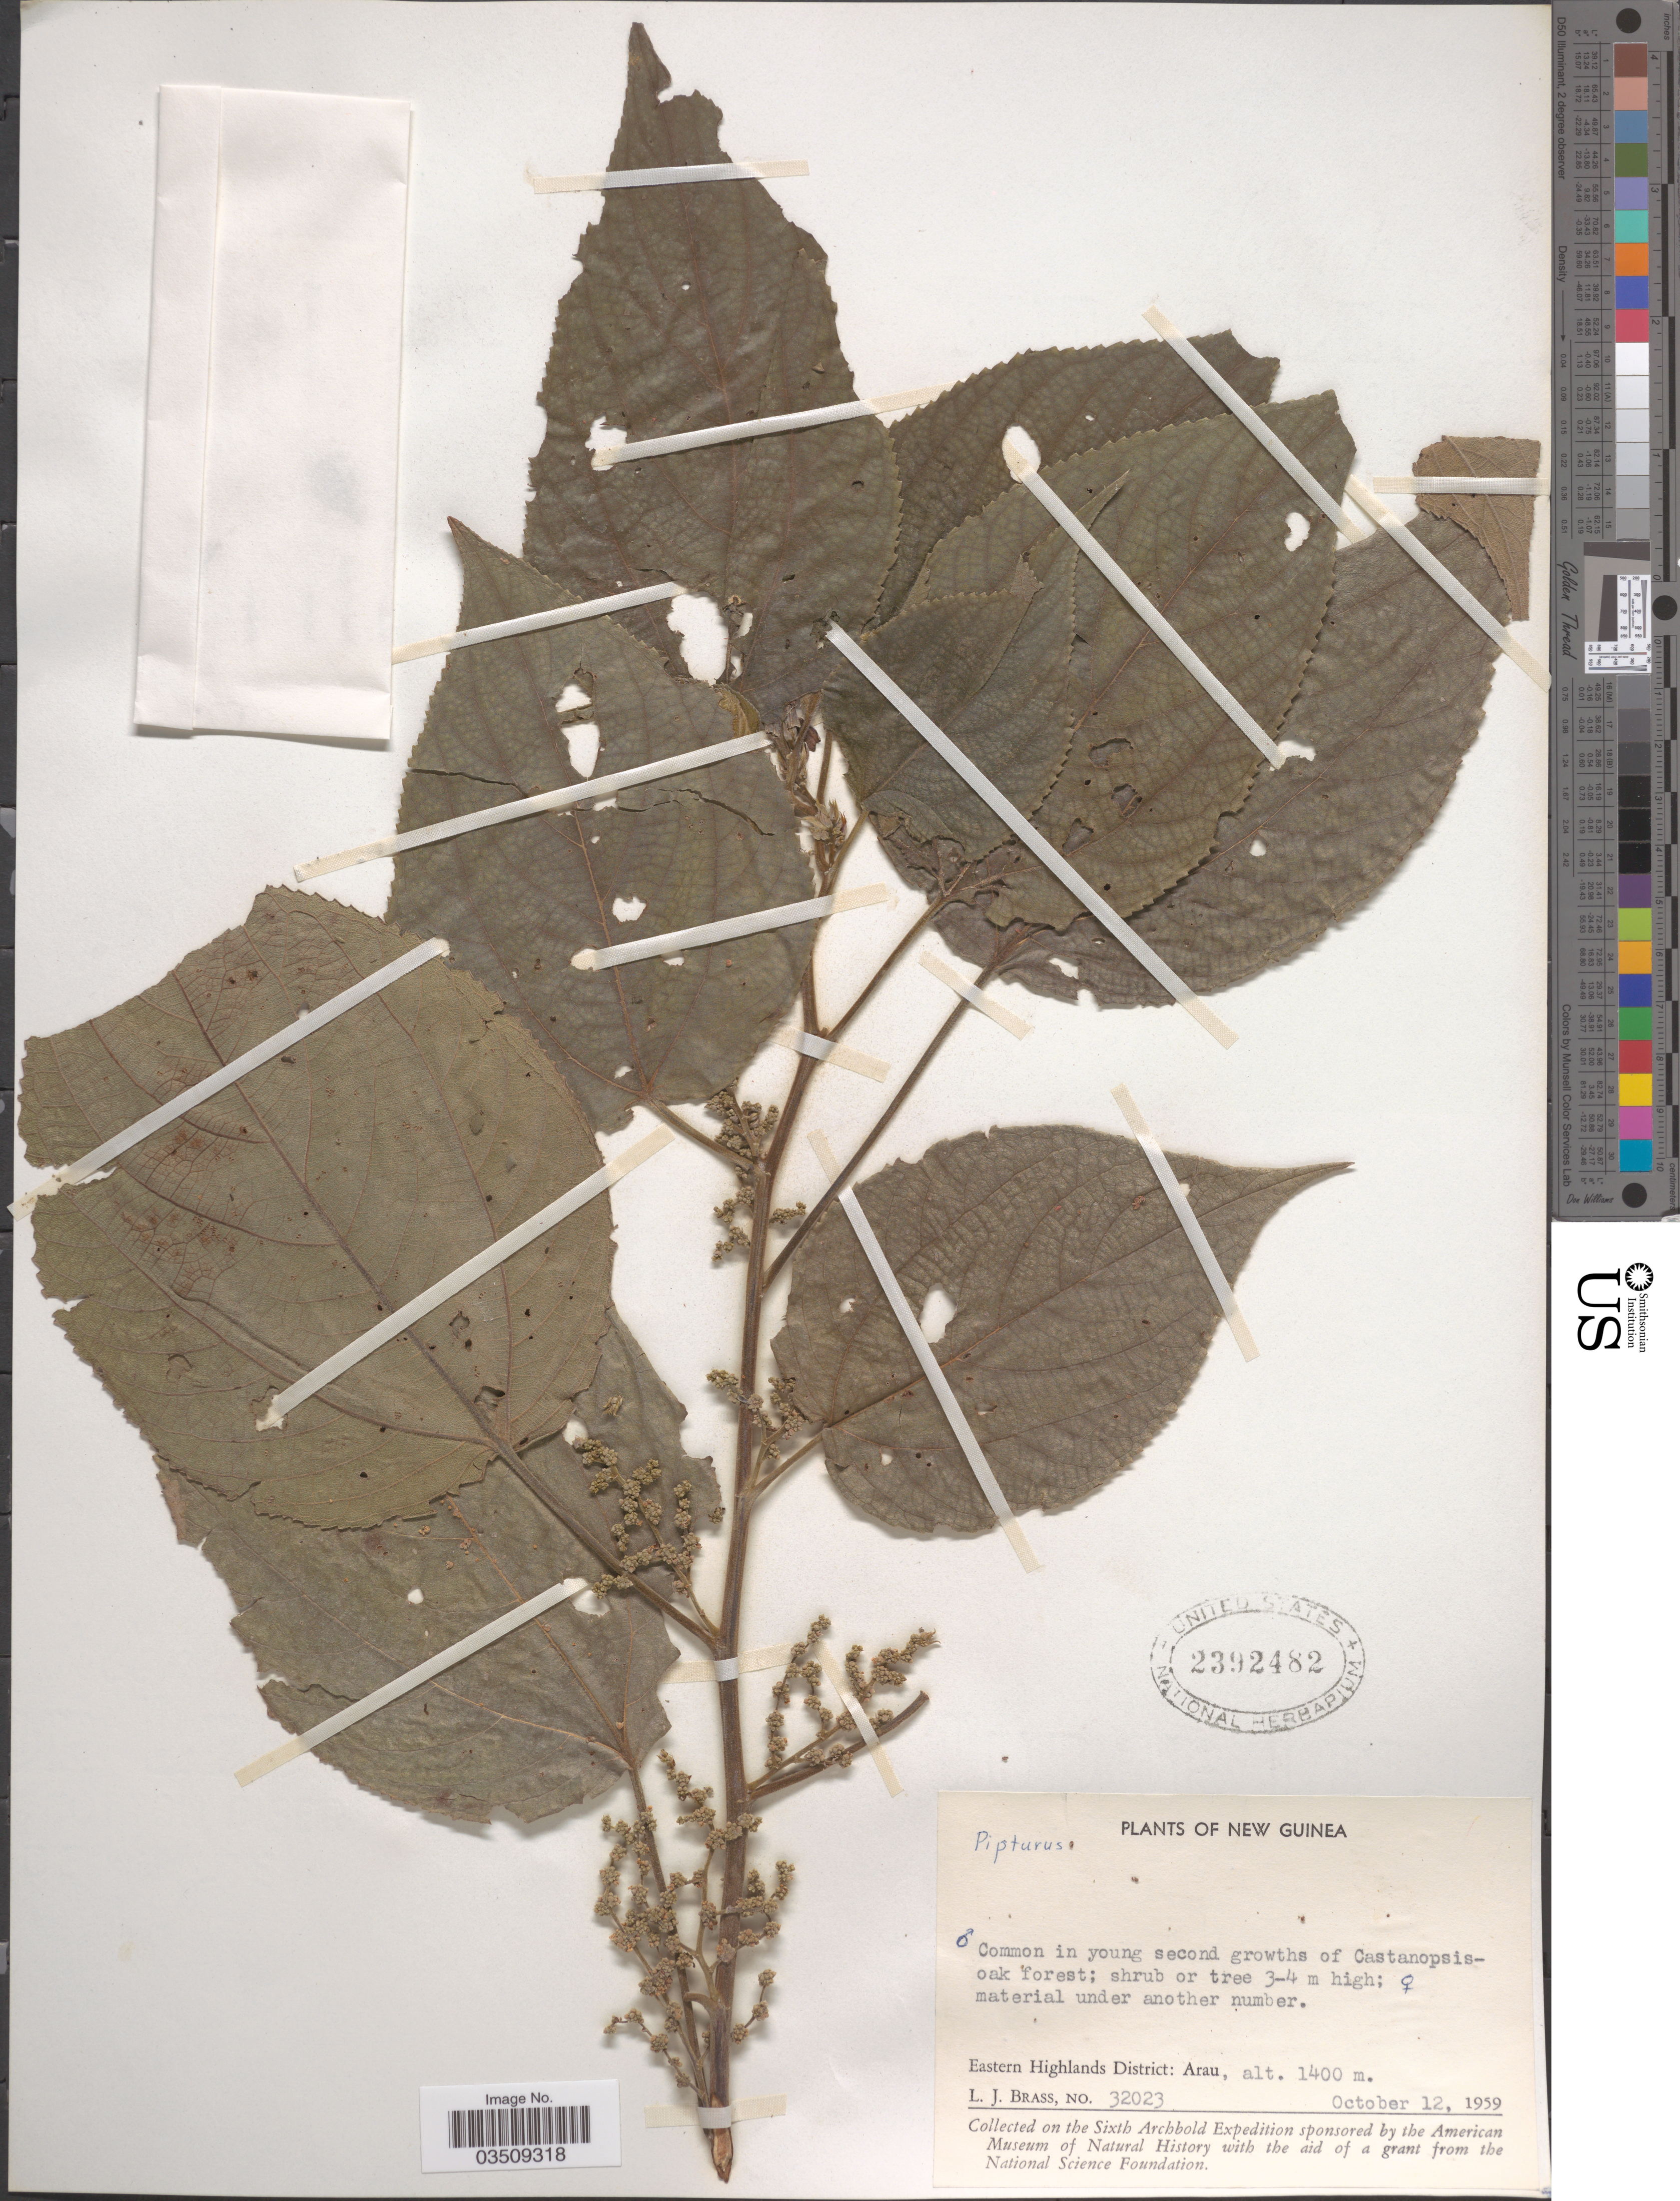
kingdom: Plantae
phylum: Tracheophyta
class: Magnoliopsida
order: Rosales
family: Urticaceae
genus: Pipturus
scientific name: Pipturus sp.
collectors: L. J. Brass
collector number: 32023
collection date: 1959-10-12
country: Papua New Guinea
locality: New Guinea. Eastern Highlands District: Arau.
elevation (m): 1400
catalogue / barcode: US 2392482